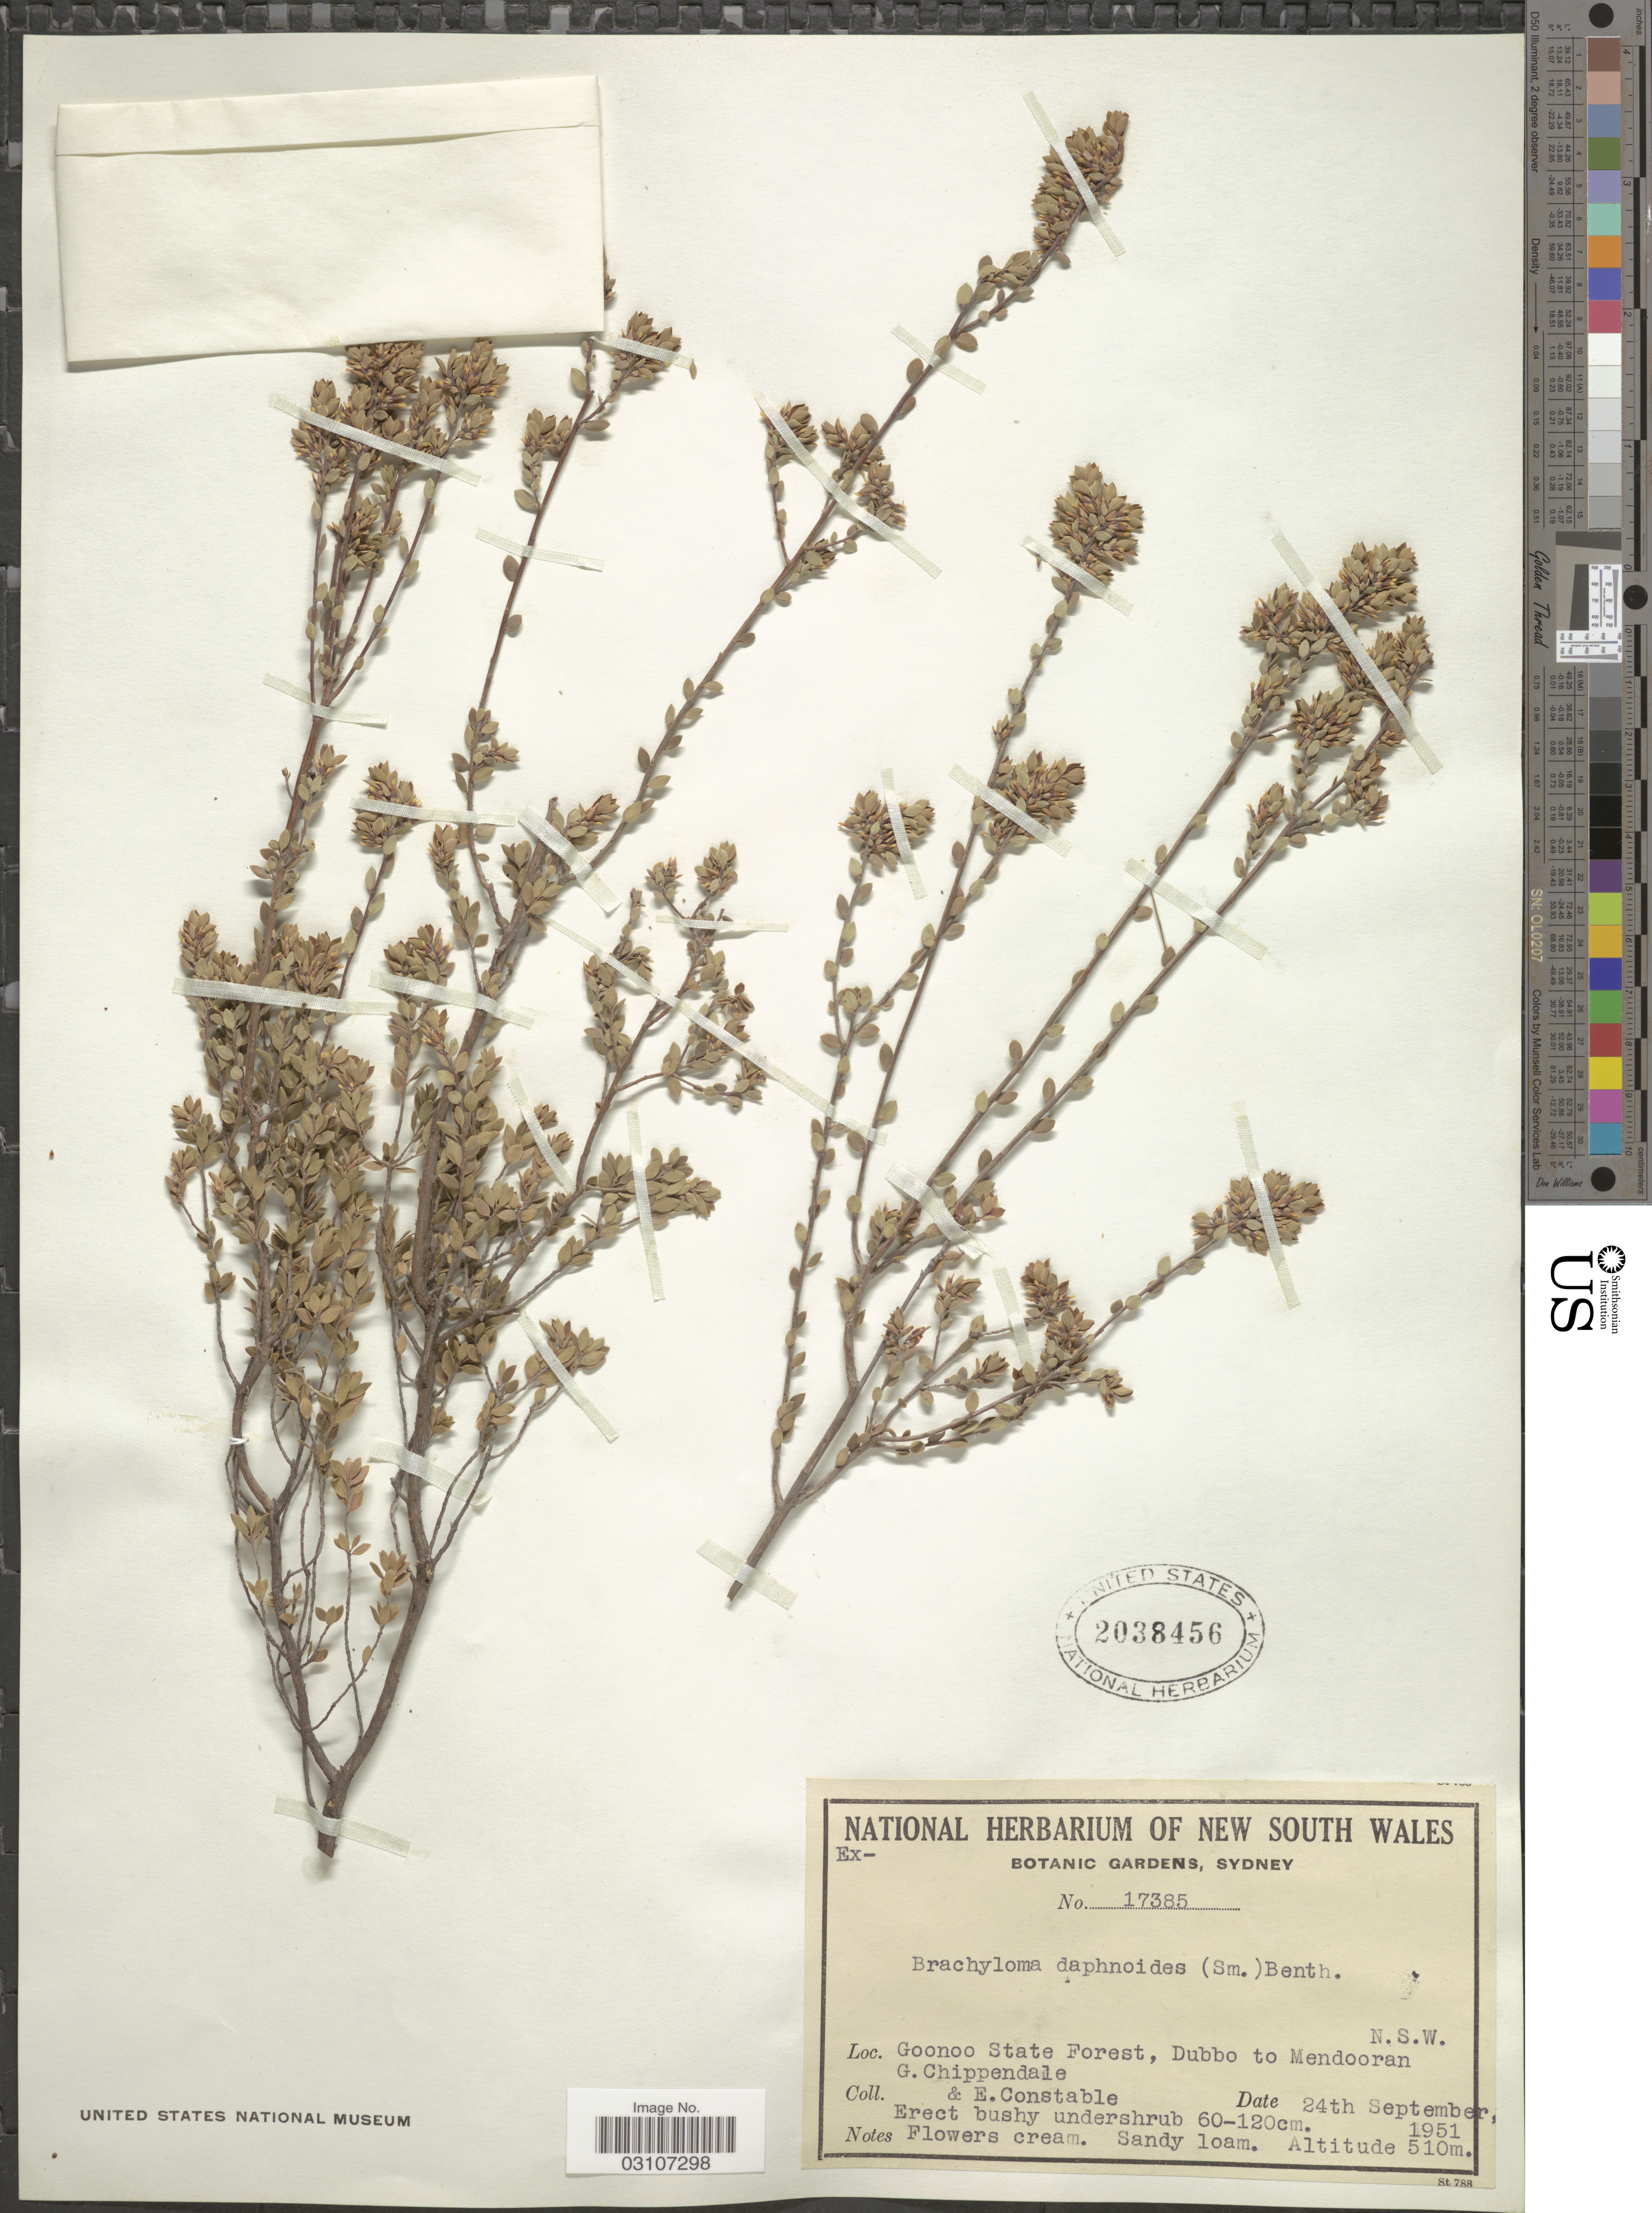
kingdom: Plantae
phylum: Tracheophyta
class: Magnoliopsida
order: Ericales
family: Ericaceae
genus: Brachyloma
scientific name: Brachyloma daphnoides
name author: (Sm.) Benth.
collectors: G. Chippendale & E. F. Constable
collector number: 17385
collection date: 1951-09-24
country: Australia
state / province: New South Wales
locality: Goonoo State Forest, Dubbo to Mendooran.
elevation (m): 510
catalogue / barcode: US 2038456